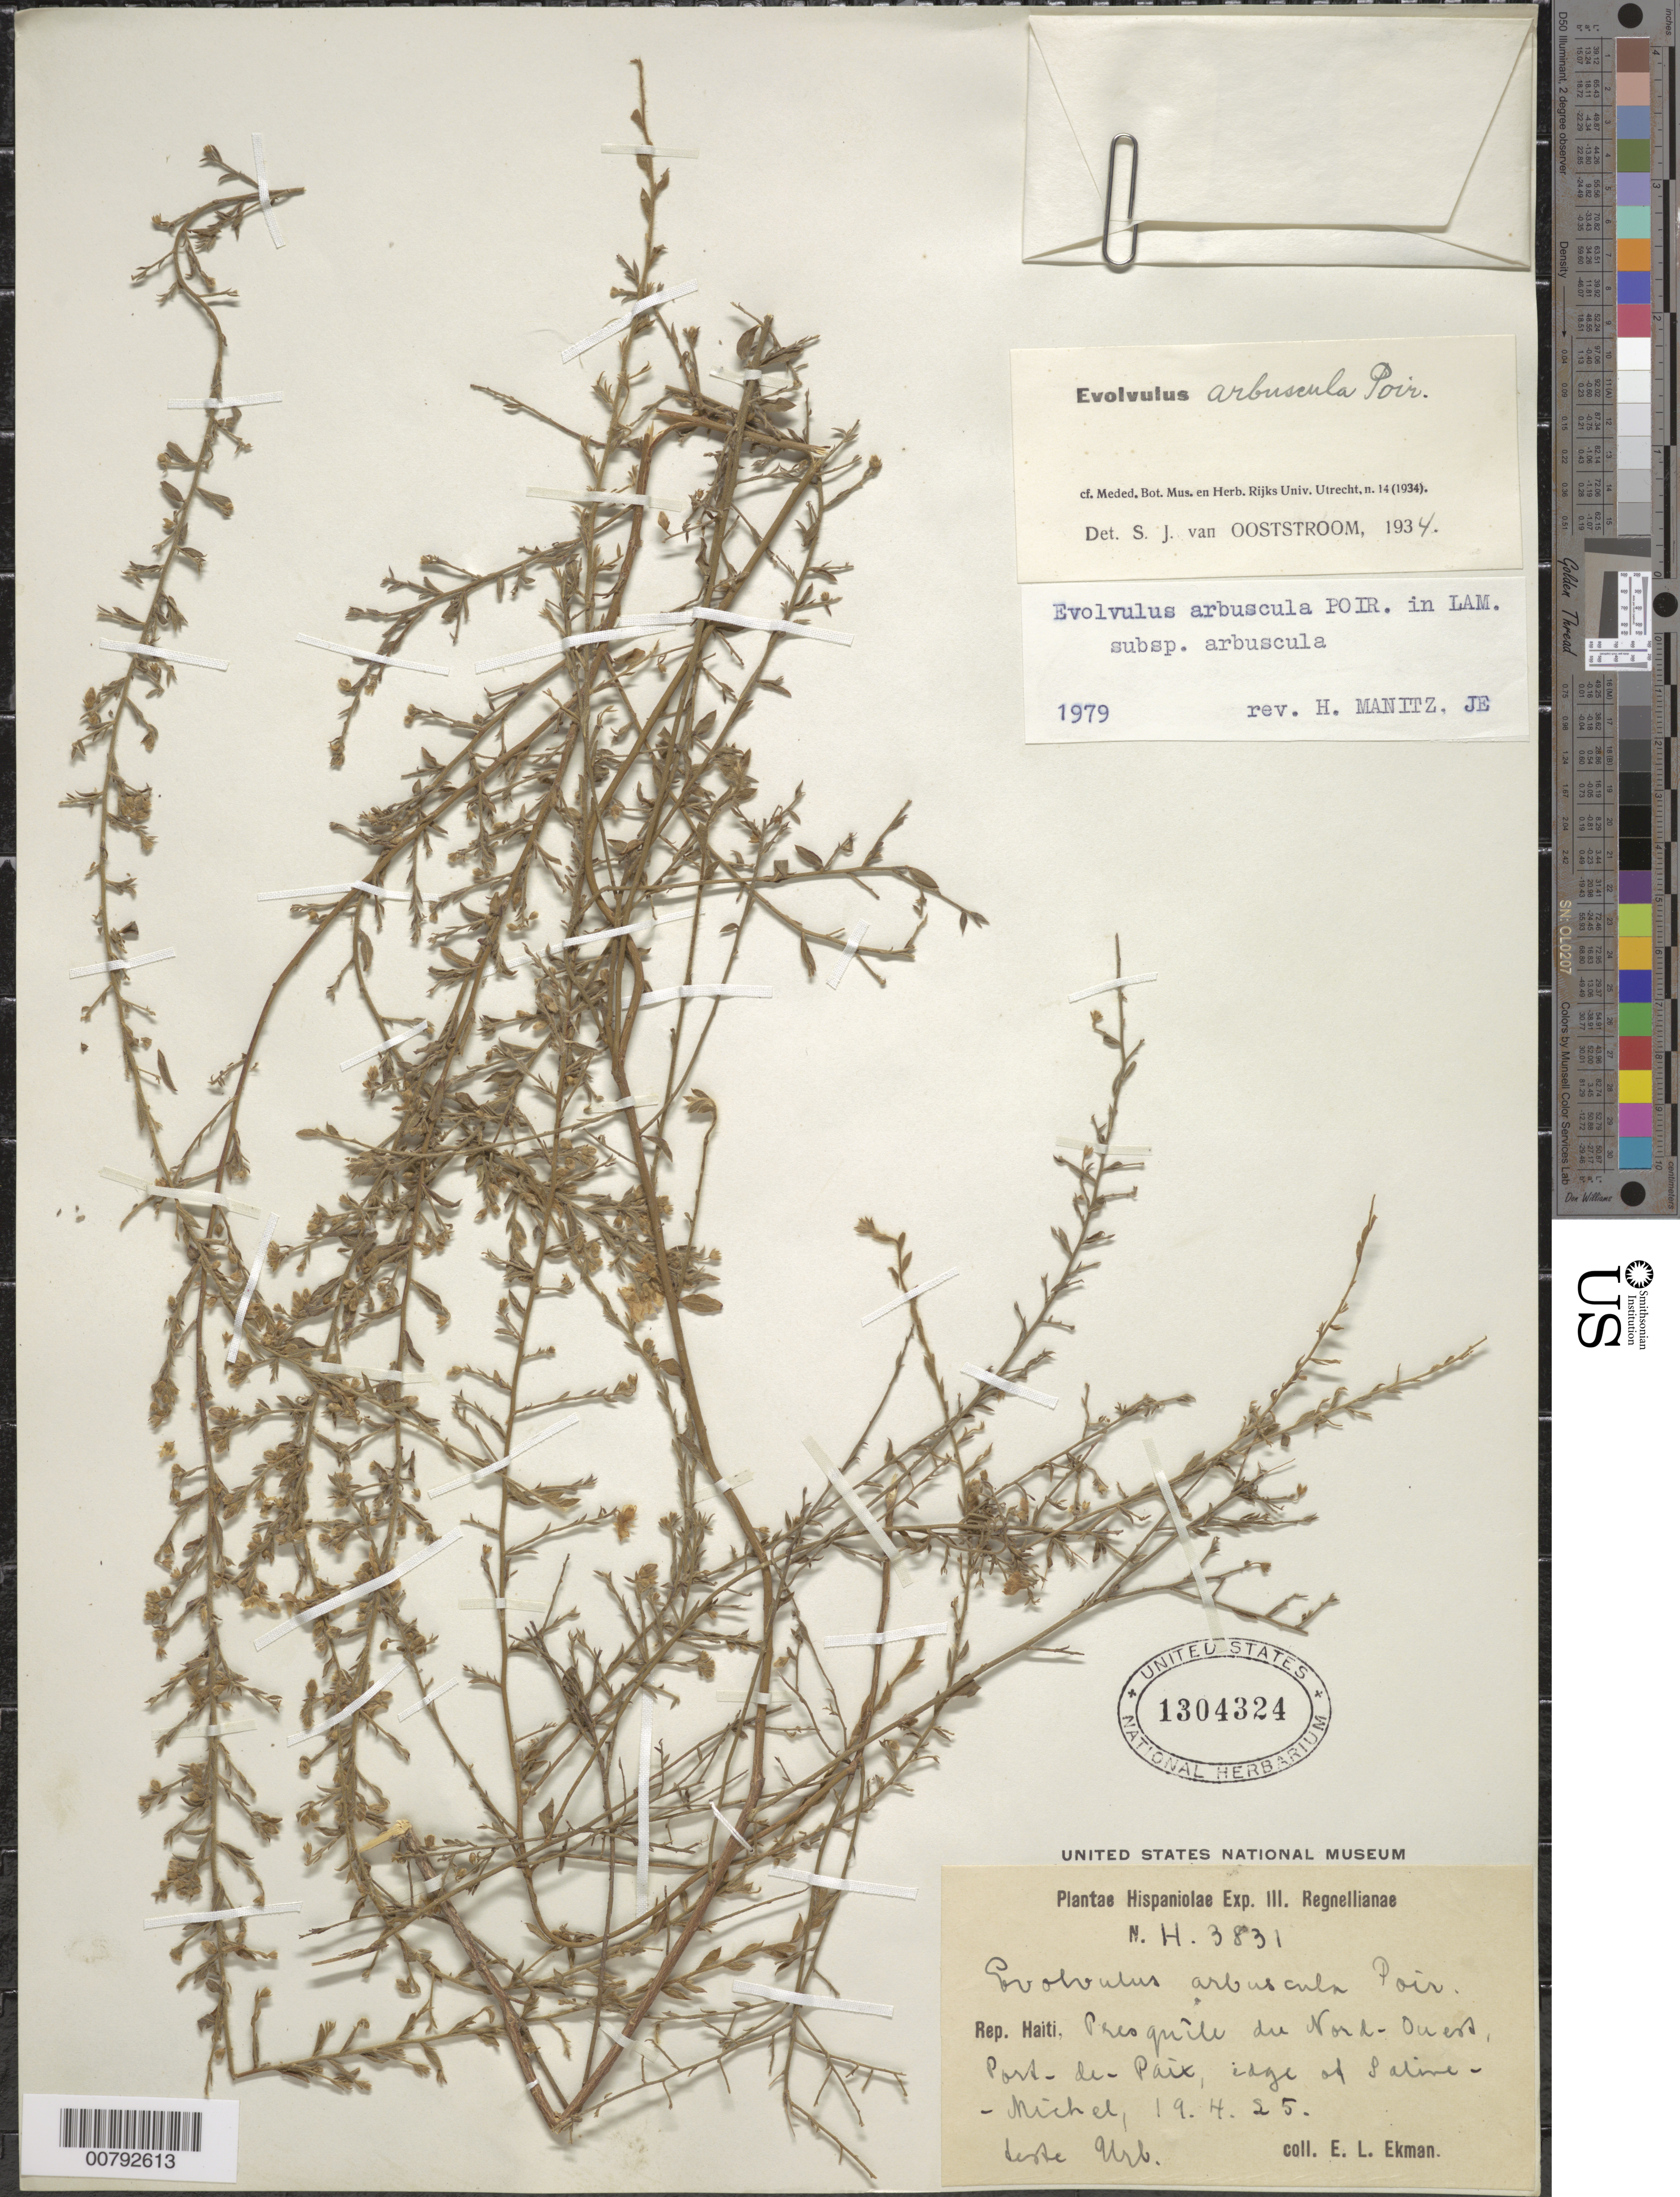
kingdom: Plantae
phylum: Tracheophyta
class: Magnoliopsida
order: Solanales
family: Convolvulaceae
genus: Evolvulus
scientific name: Evolvulus arbuscula subsp. arbuscula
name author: Poir.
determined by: Manitz, H.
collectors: E. L. Ekman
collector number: H 3831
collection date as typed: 19 Apr 1925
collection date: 1925-04-19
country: Haiti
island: Hispaniola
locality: Presquîle du Nord-Ouest, Port-de-Paìx, edge of Saline Michel.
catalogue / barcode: US 1304324